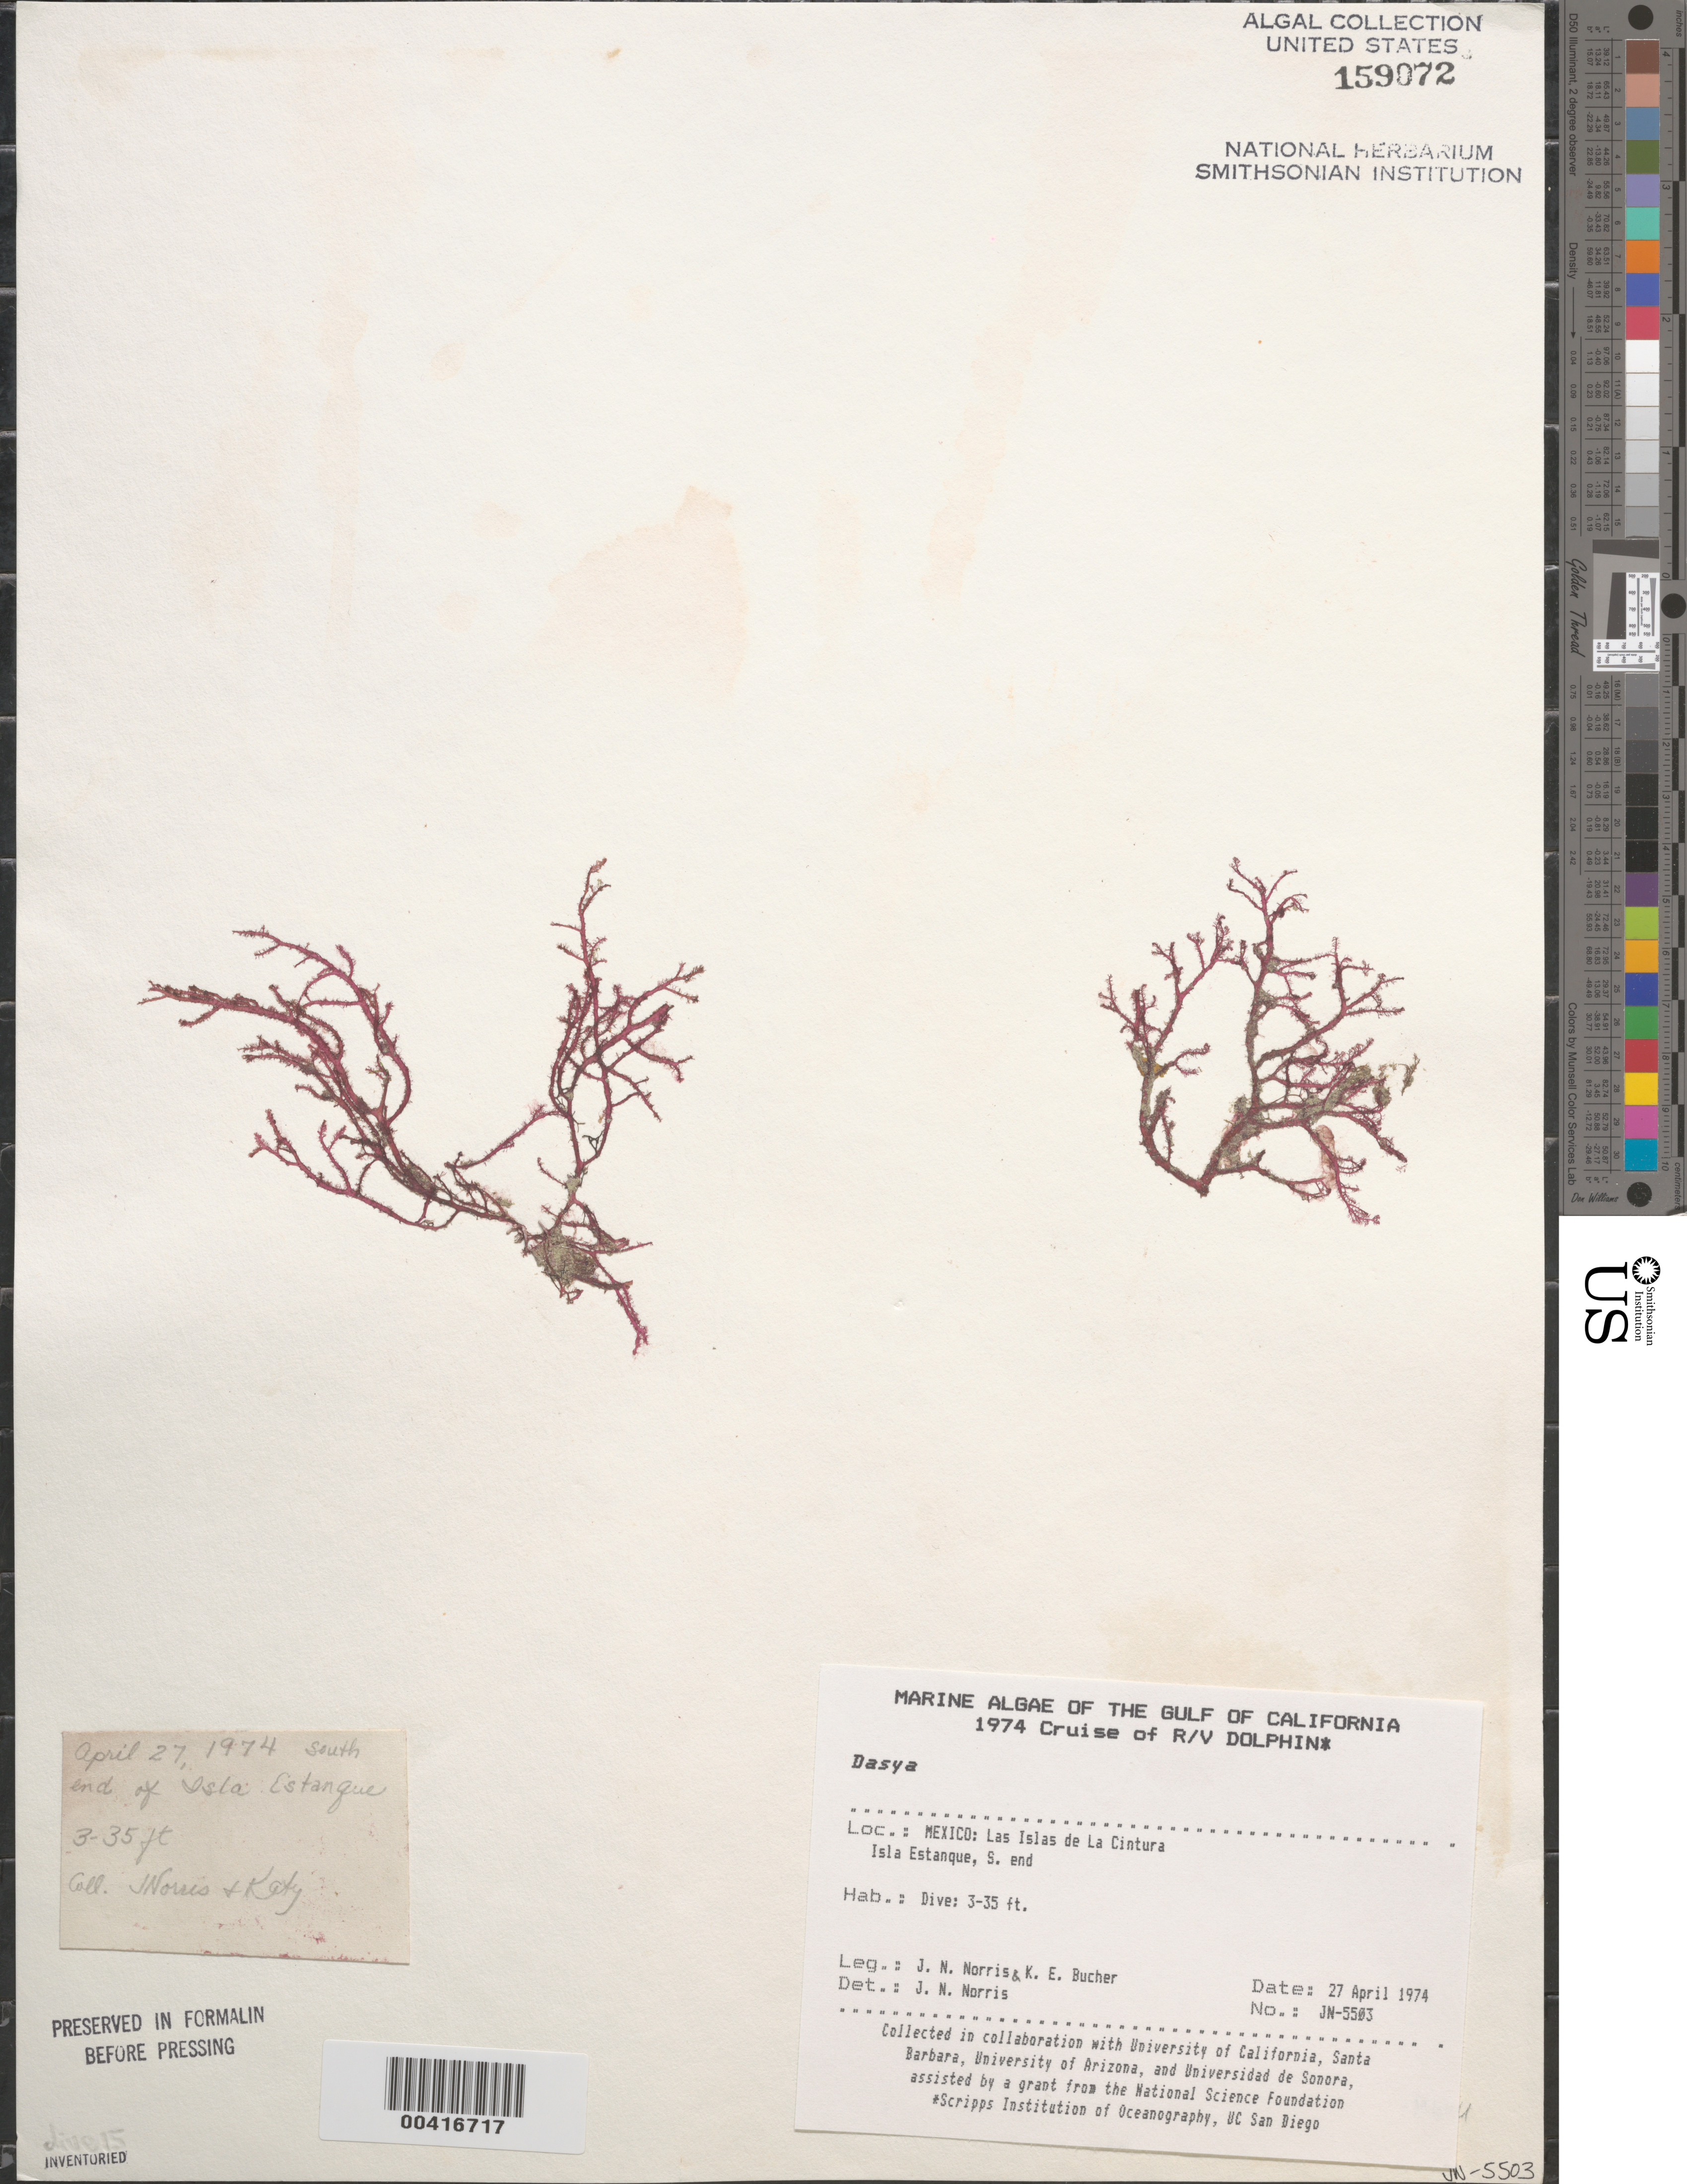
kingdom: Plantae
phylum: Rhodophyta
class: Florideophyceae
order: Ceramiales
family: Dasyaceae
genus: Dasya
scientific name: Dasya sp.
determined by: Norris, James N.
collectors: J. N. Norris & K. E. Bucher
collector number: JN-5503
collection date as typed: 27 Apr 1974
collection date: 1974-04-27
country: Mexico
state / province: Baja California Norte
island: Isla Estanque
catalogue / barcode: US 159072